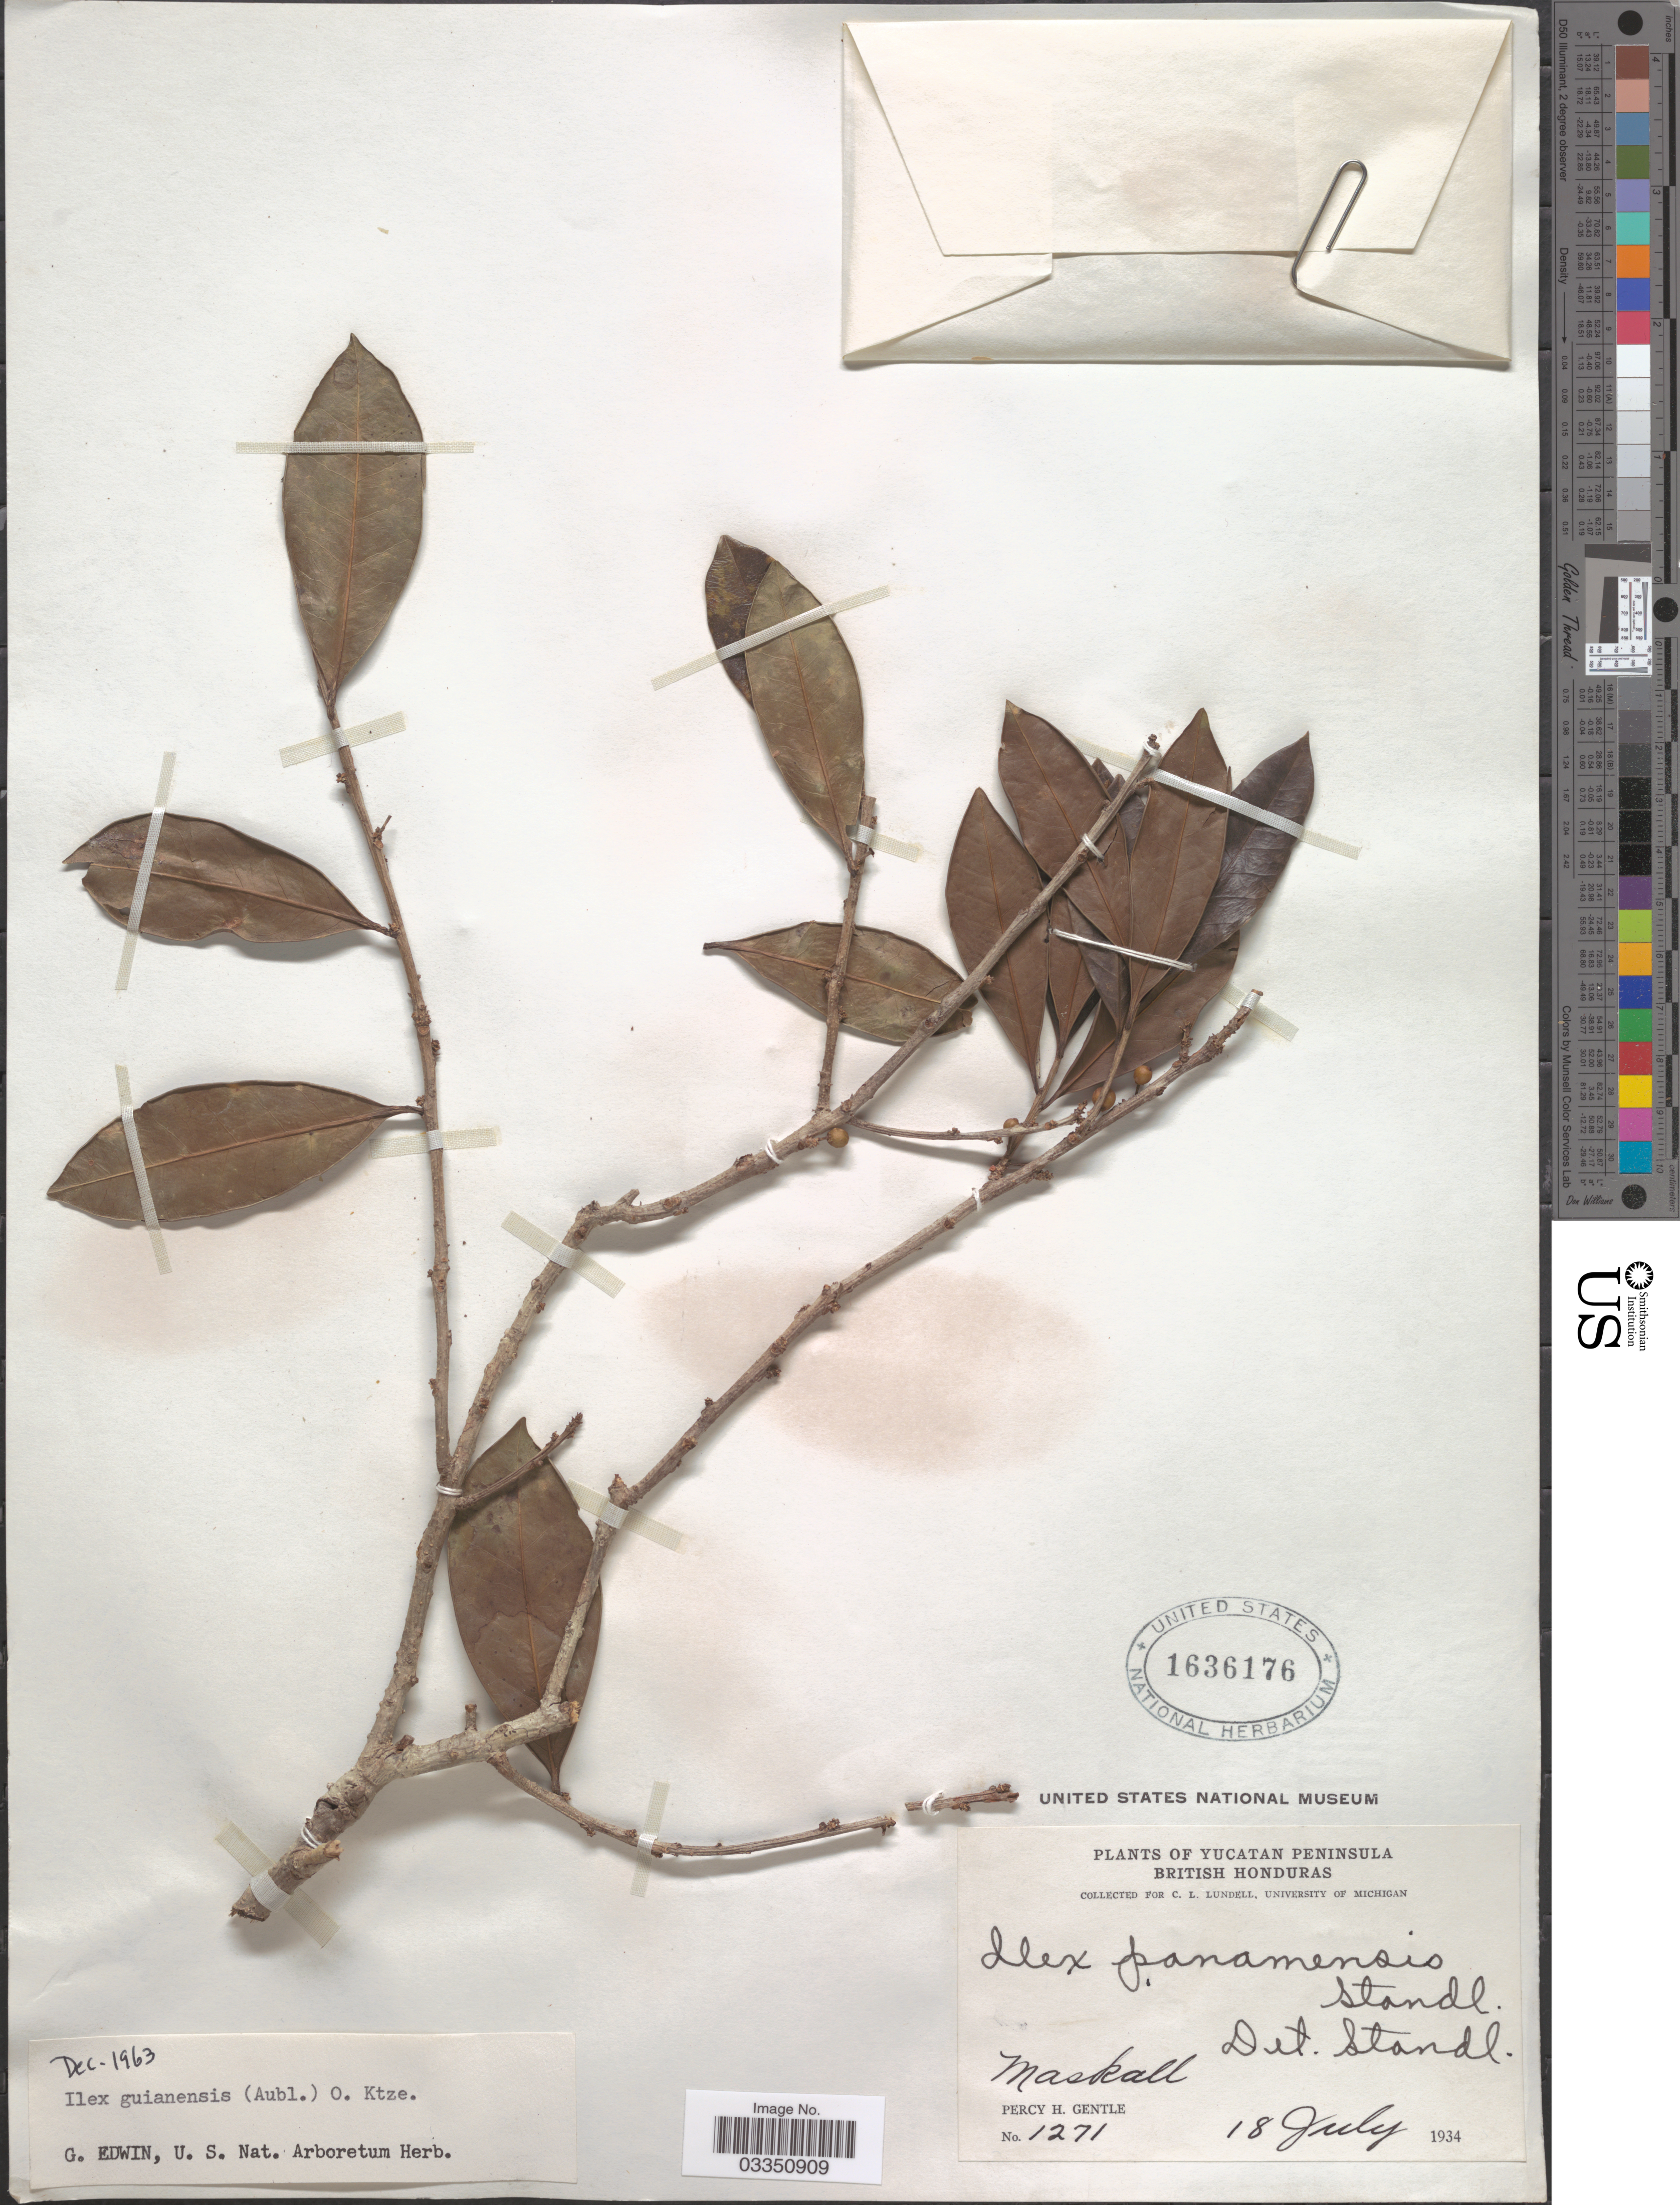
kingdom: Plantae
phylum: Tracheophyta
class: Magnoliopsida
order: Aquifoliales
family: Aquifoliaceae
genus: Ilex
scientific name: Ilex guianensis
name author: (Aubl.) Kuntze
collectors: P. H. Gentle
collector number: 1271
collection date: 1934-07-18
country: Belize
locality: Yucatan Peninsula, British Honduras, Maskall.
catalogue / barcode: US 1636176